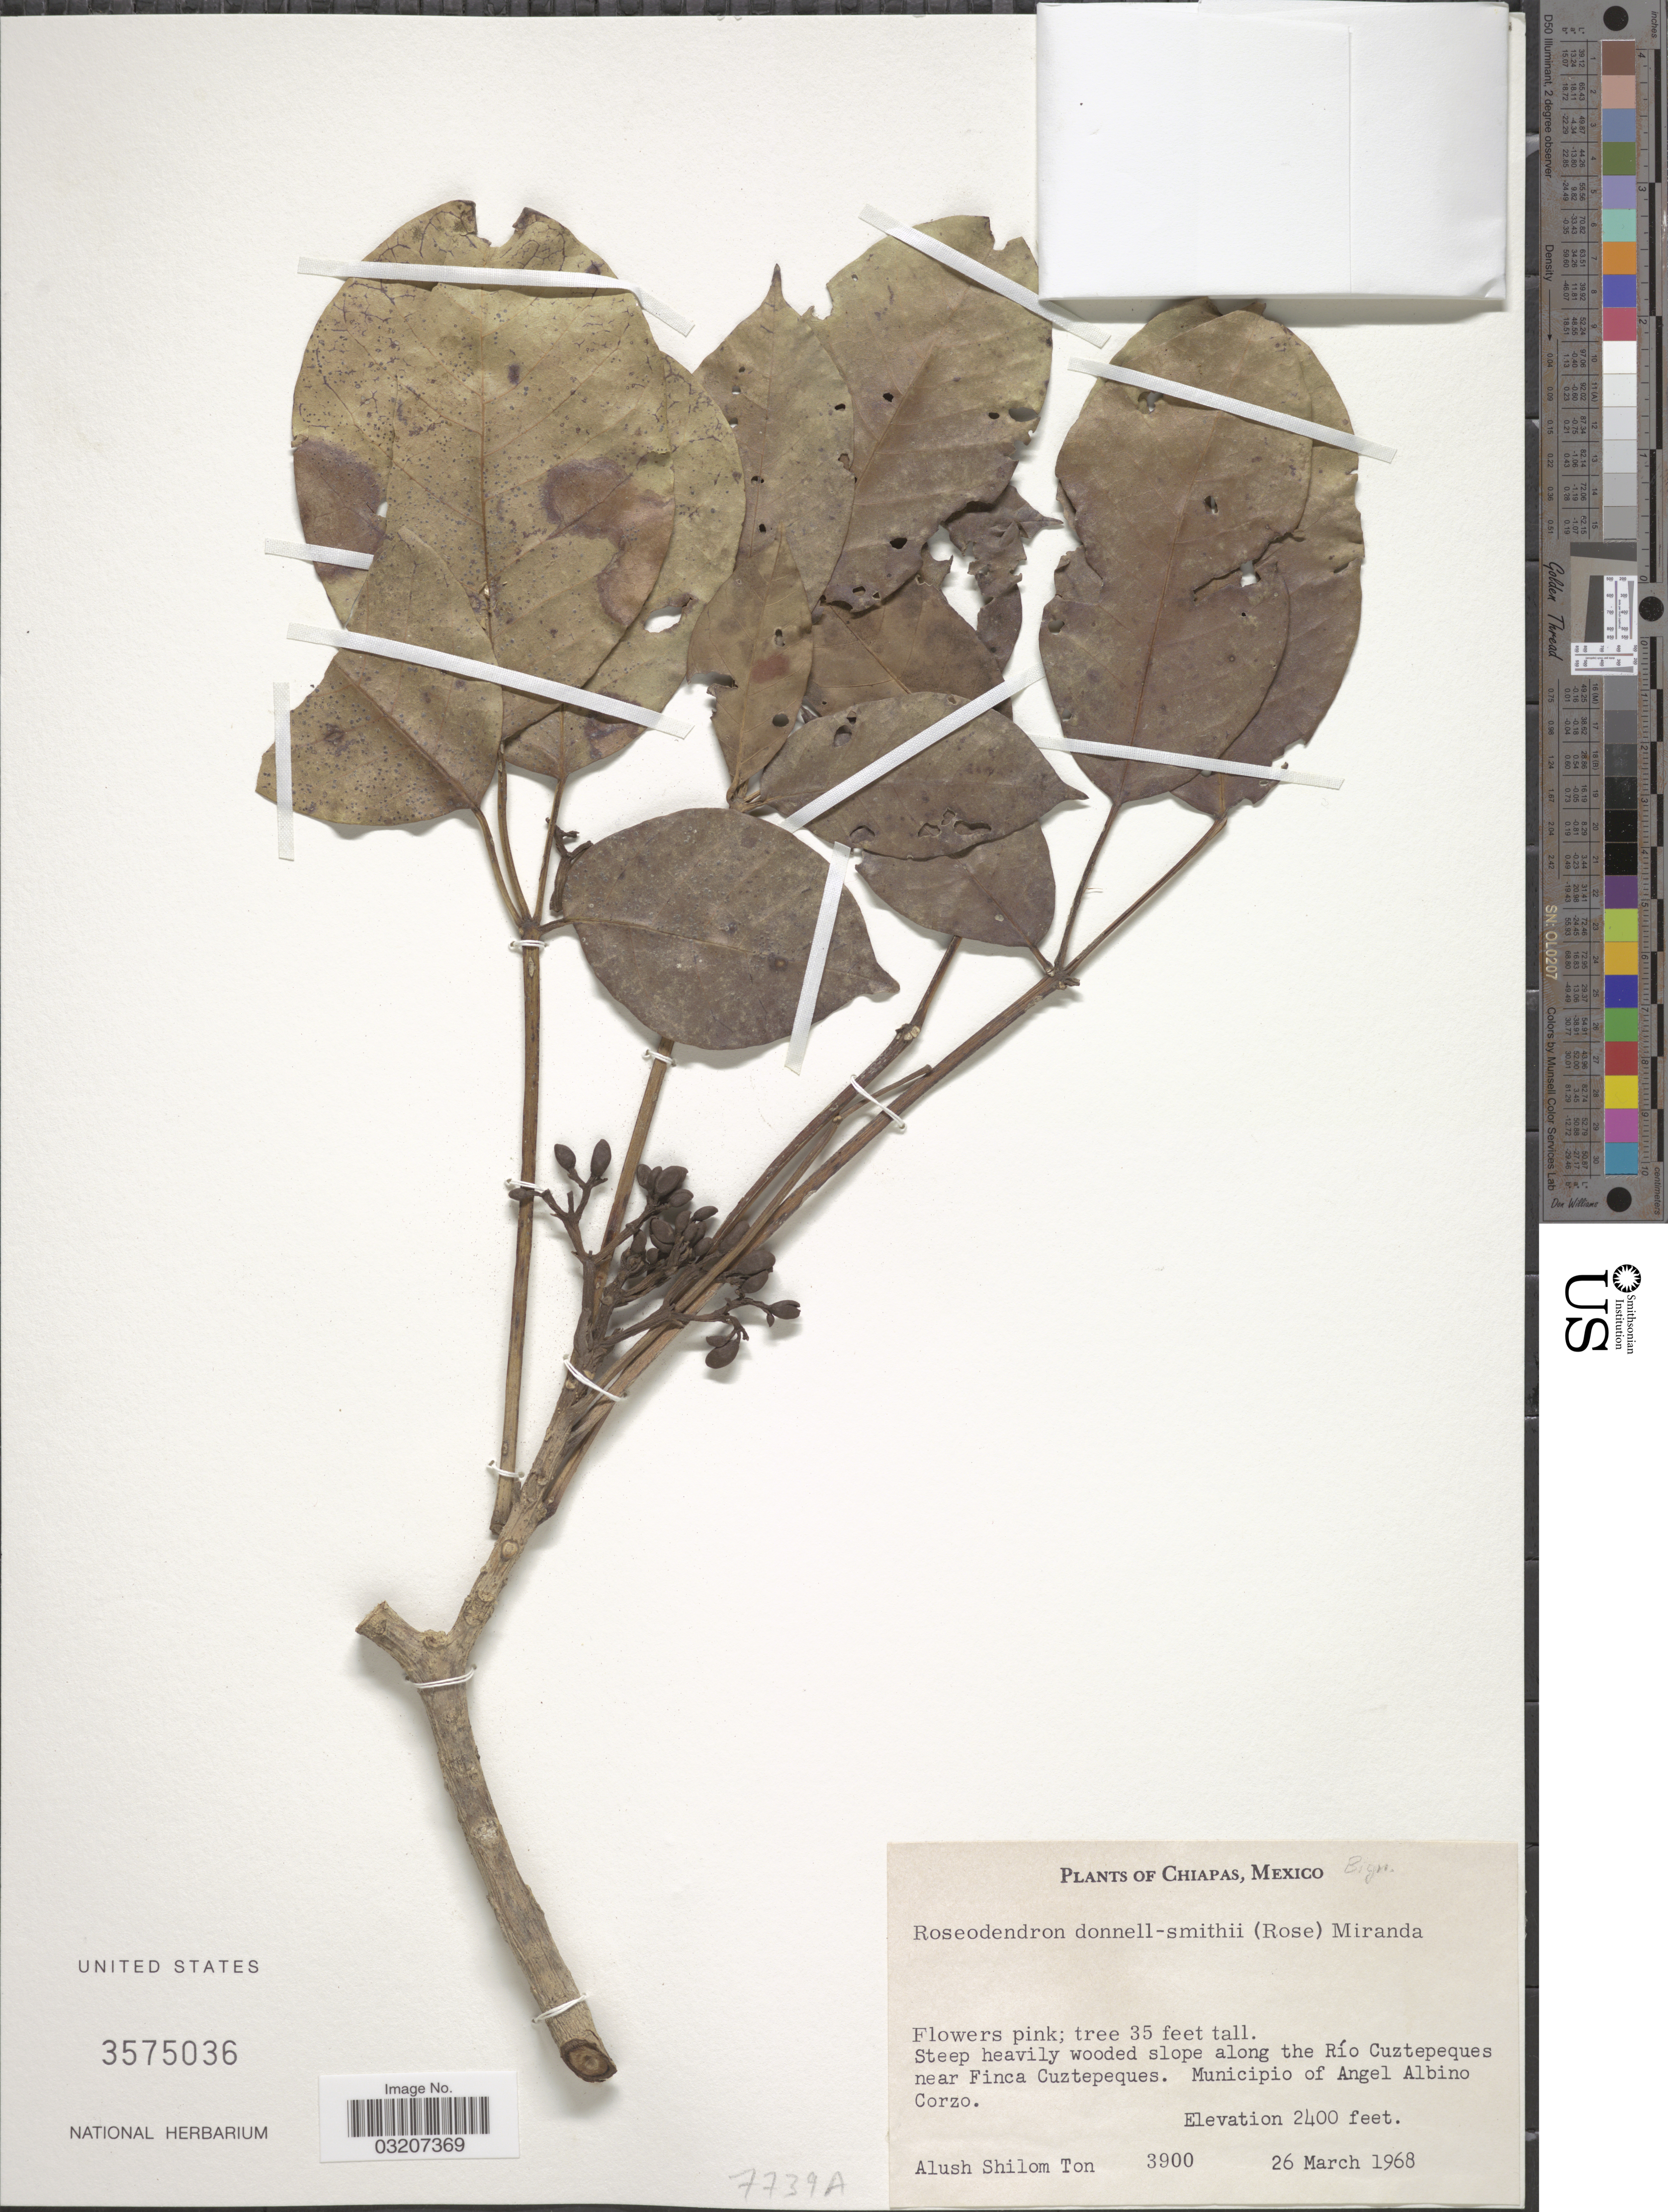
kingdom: Plantae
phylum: Tracheophyta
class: Magnoliopsida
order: Lamiales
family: Bignoniaceae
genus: Roseodendron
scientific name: Roseodendron donnell-smithii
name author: (Rose) Miranda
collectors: A. M. Ton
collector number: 3900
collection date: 1968-03-26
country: Mexico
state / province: Chiapas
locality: Steep heavily wooded slope along the Río Cuztepeques near Finca Cuztepeques. Municipio of Angel Albino Corzo.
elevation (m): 732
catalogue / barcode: US 3575036